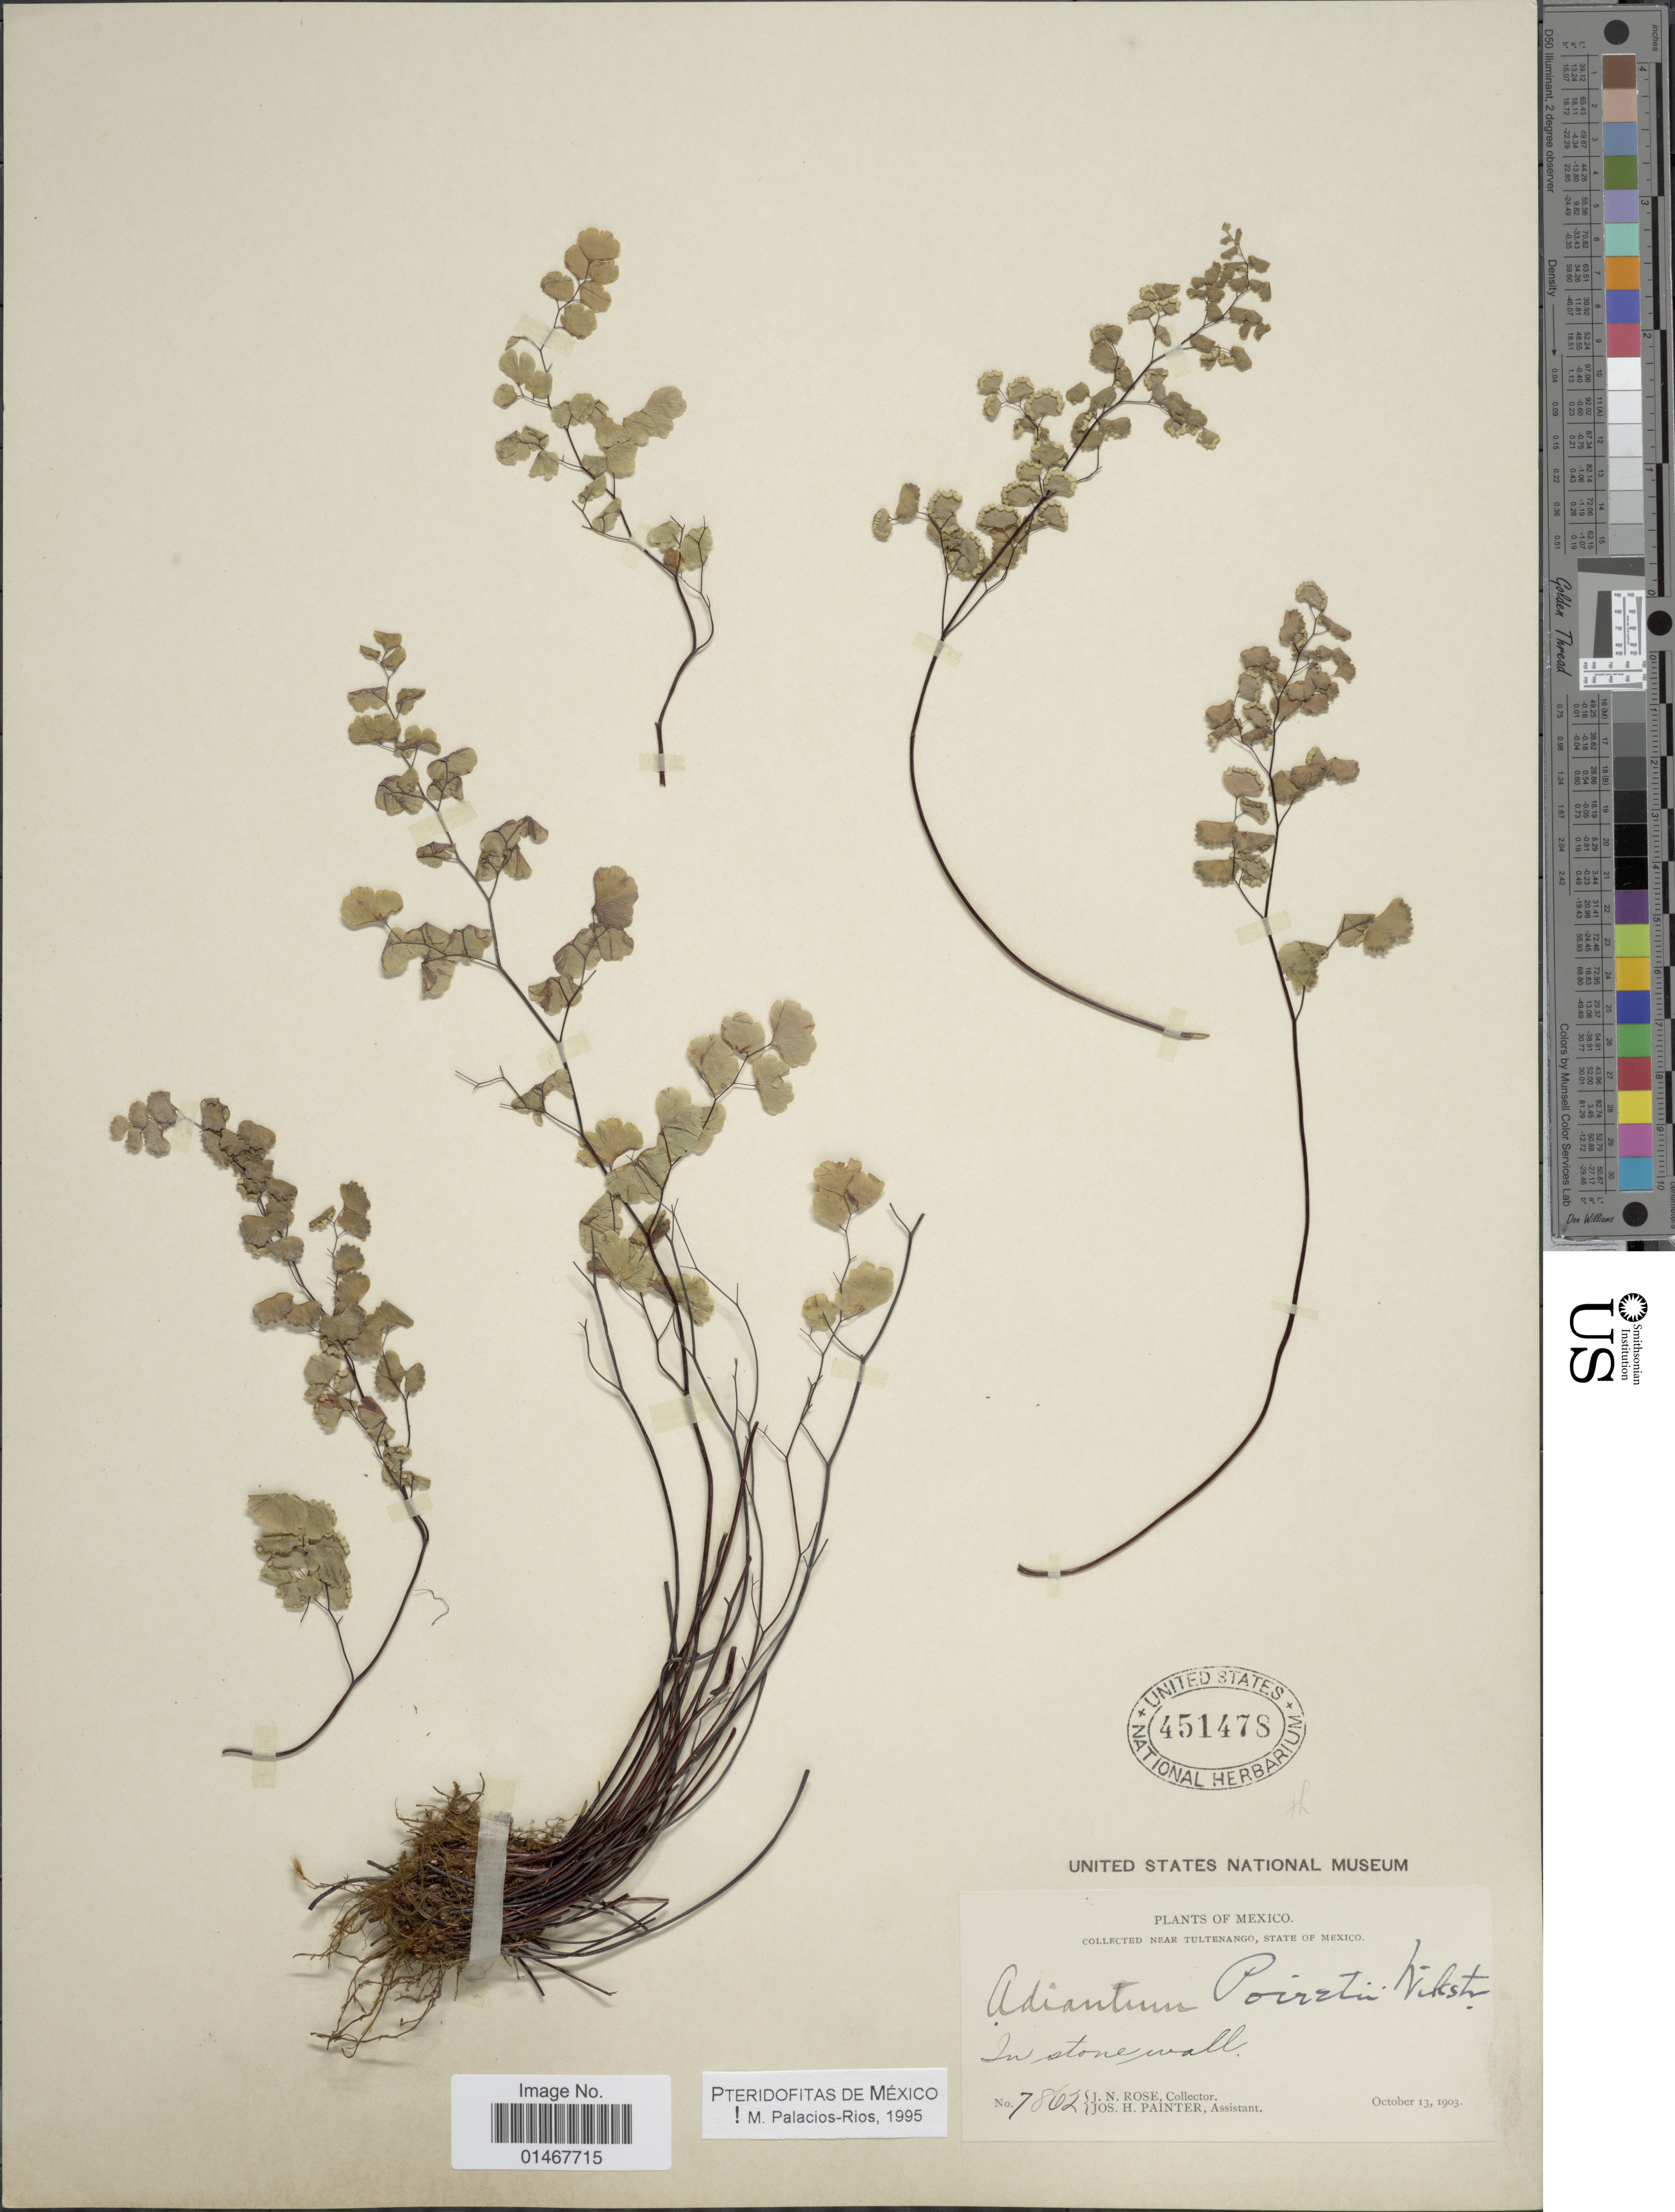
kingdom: Plantae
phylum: Tracheophyta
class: Polypodiopsida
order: Polypodiales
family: Pteridaceae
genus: Adiantum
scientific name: Adiantum poiretii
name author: Wikstr.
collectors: J. N. Rose & J. H. Painter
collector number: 7862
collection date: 1903-10-13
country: Mexico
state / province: México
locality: Near Tultenango, In stone wall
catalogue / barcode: US 451478